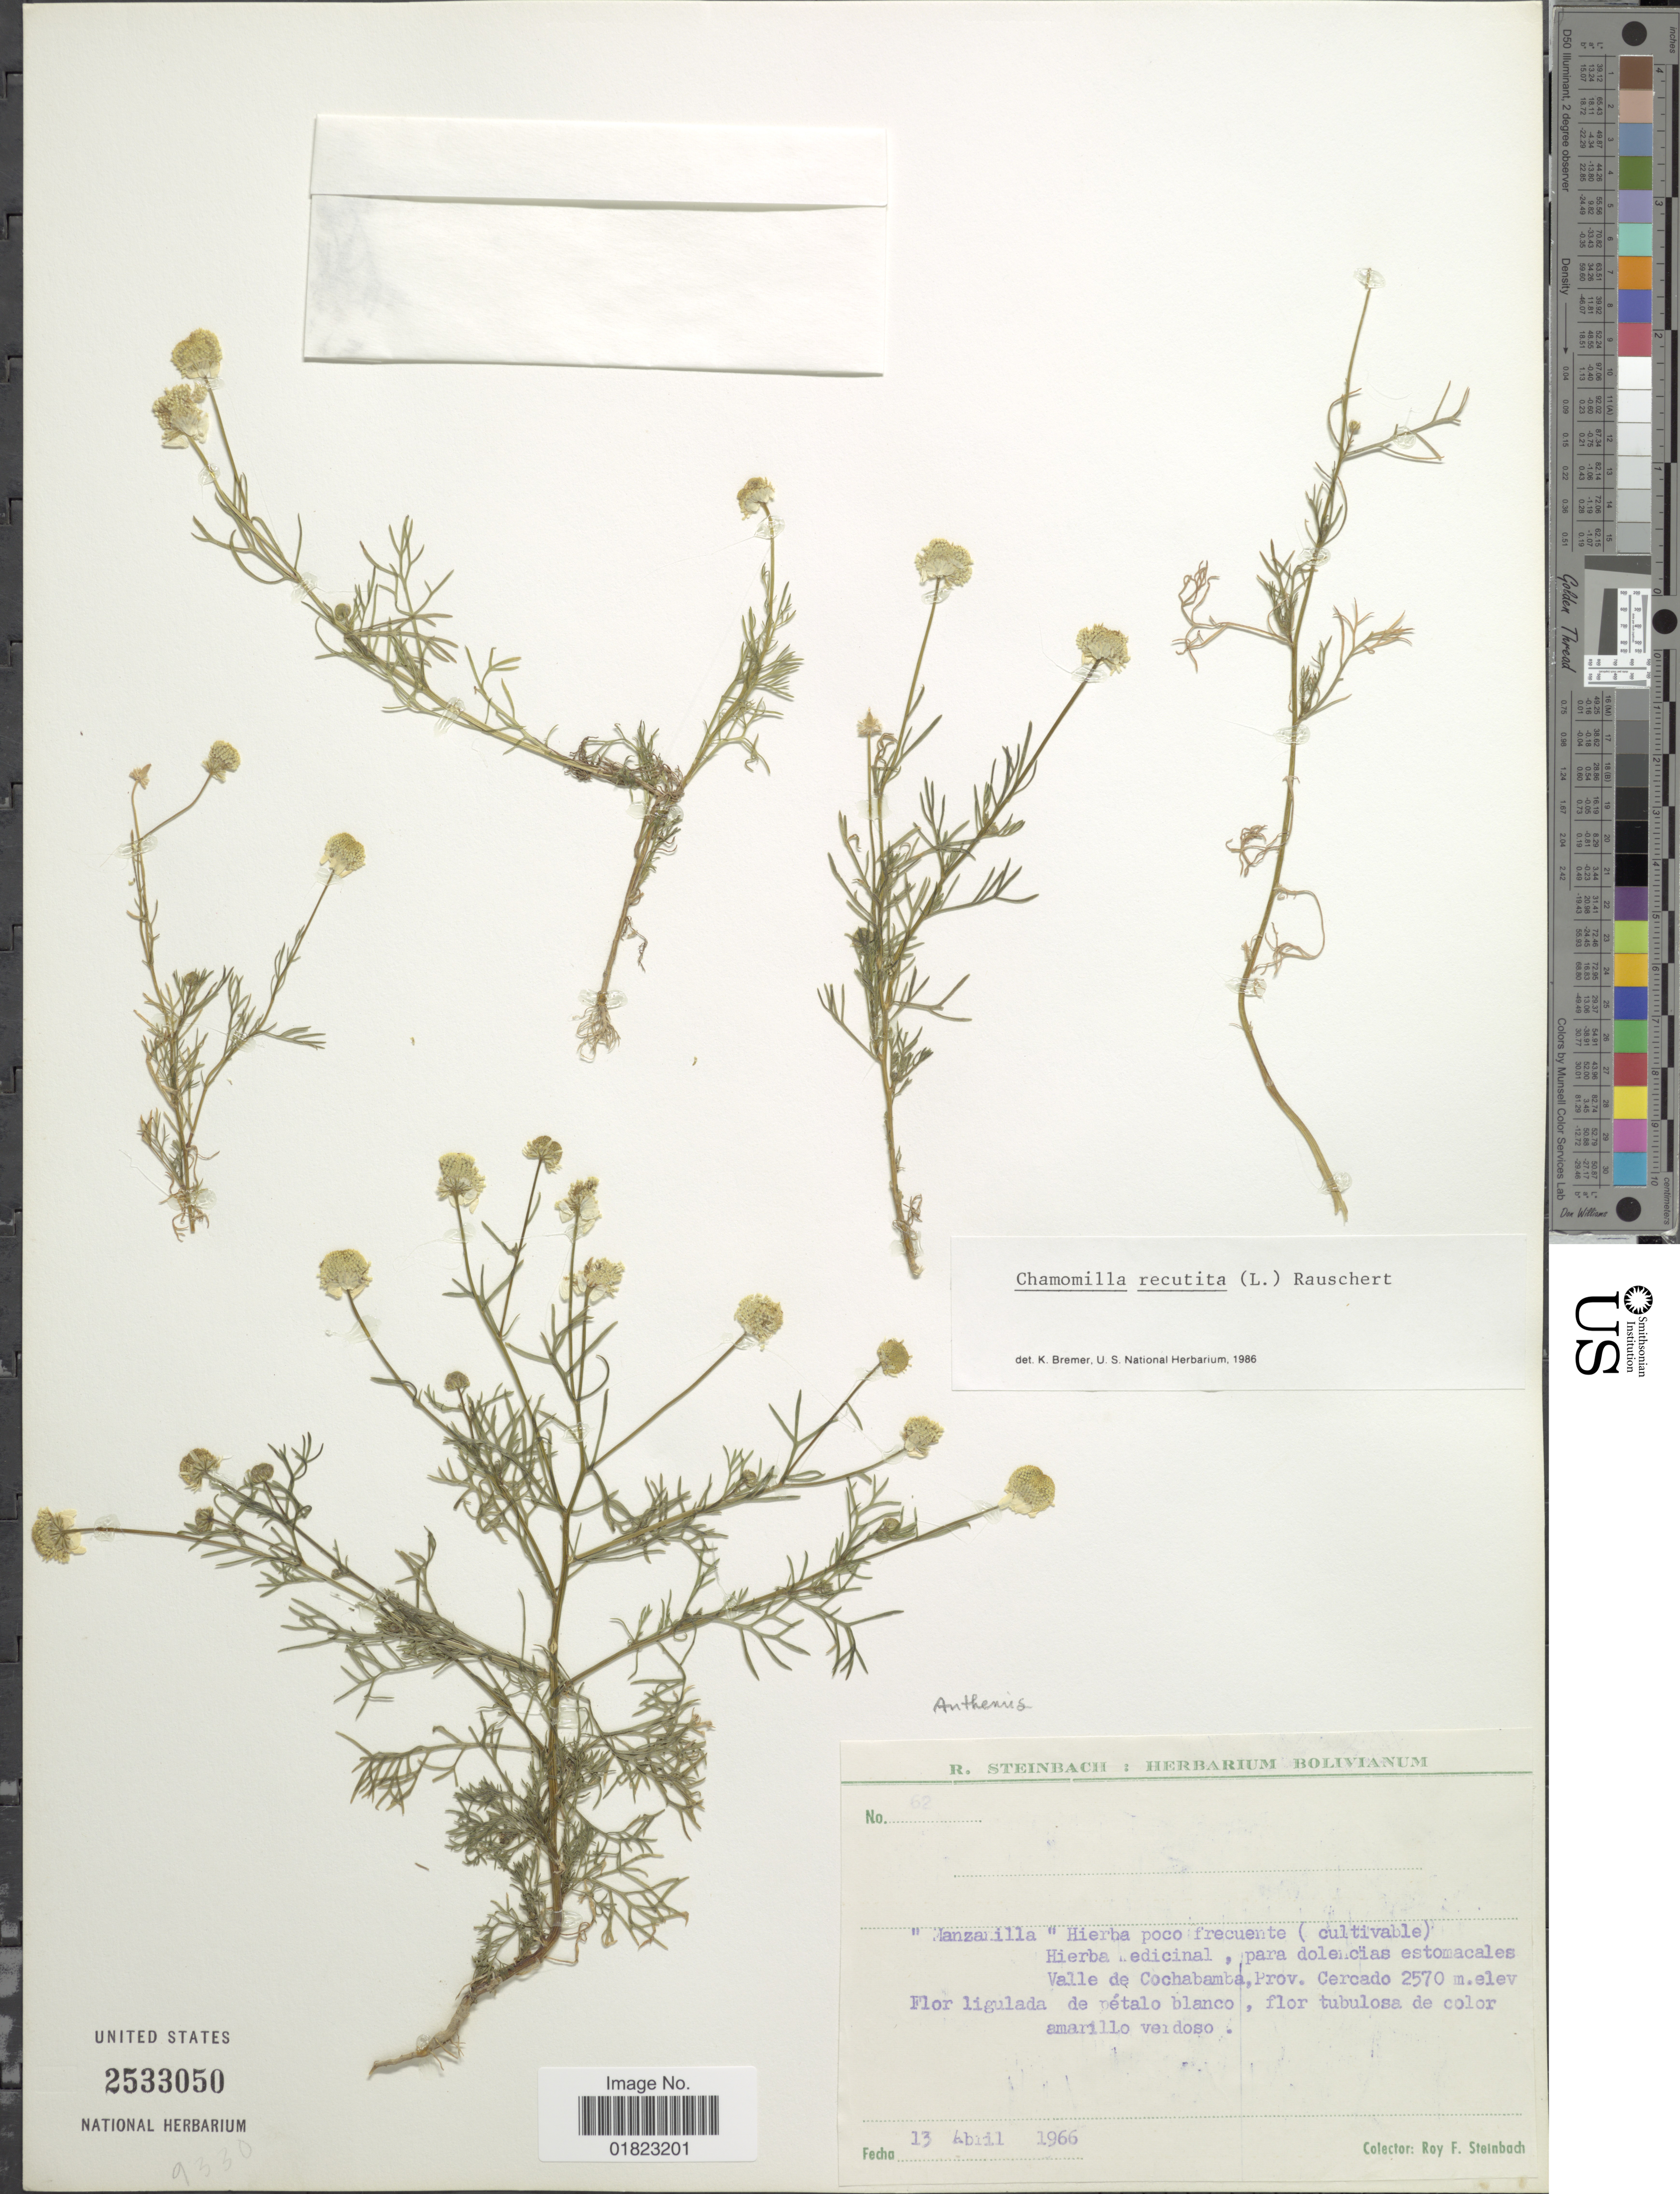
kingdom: Plantae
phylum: Tracheophyta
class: Magnoliopsida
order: Asterales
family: Asteraceae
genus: Matricaria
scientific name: Matricaria recutita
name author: L.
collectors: R. F. Steinbach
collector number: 62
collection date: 1966-04-13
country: Bolivia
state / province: Cochabamba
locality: Valle de Cochabamba, prov. Cercado.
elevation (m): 2570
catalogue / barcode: US 2533050